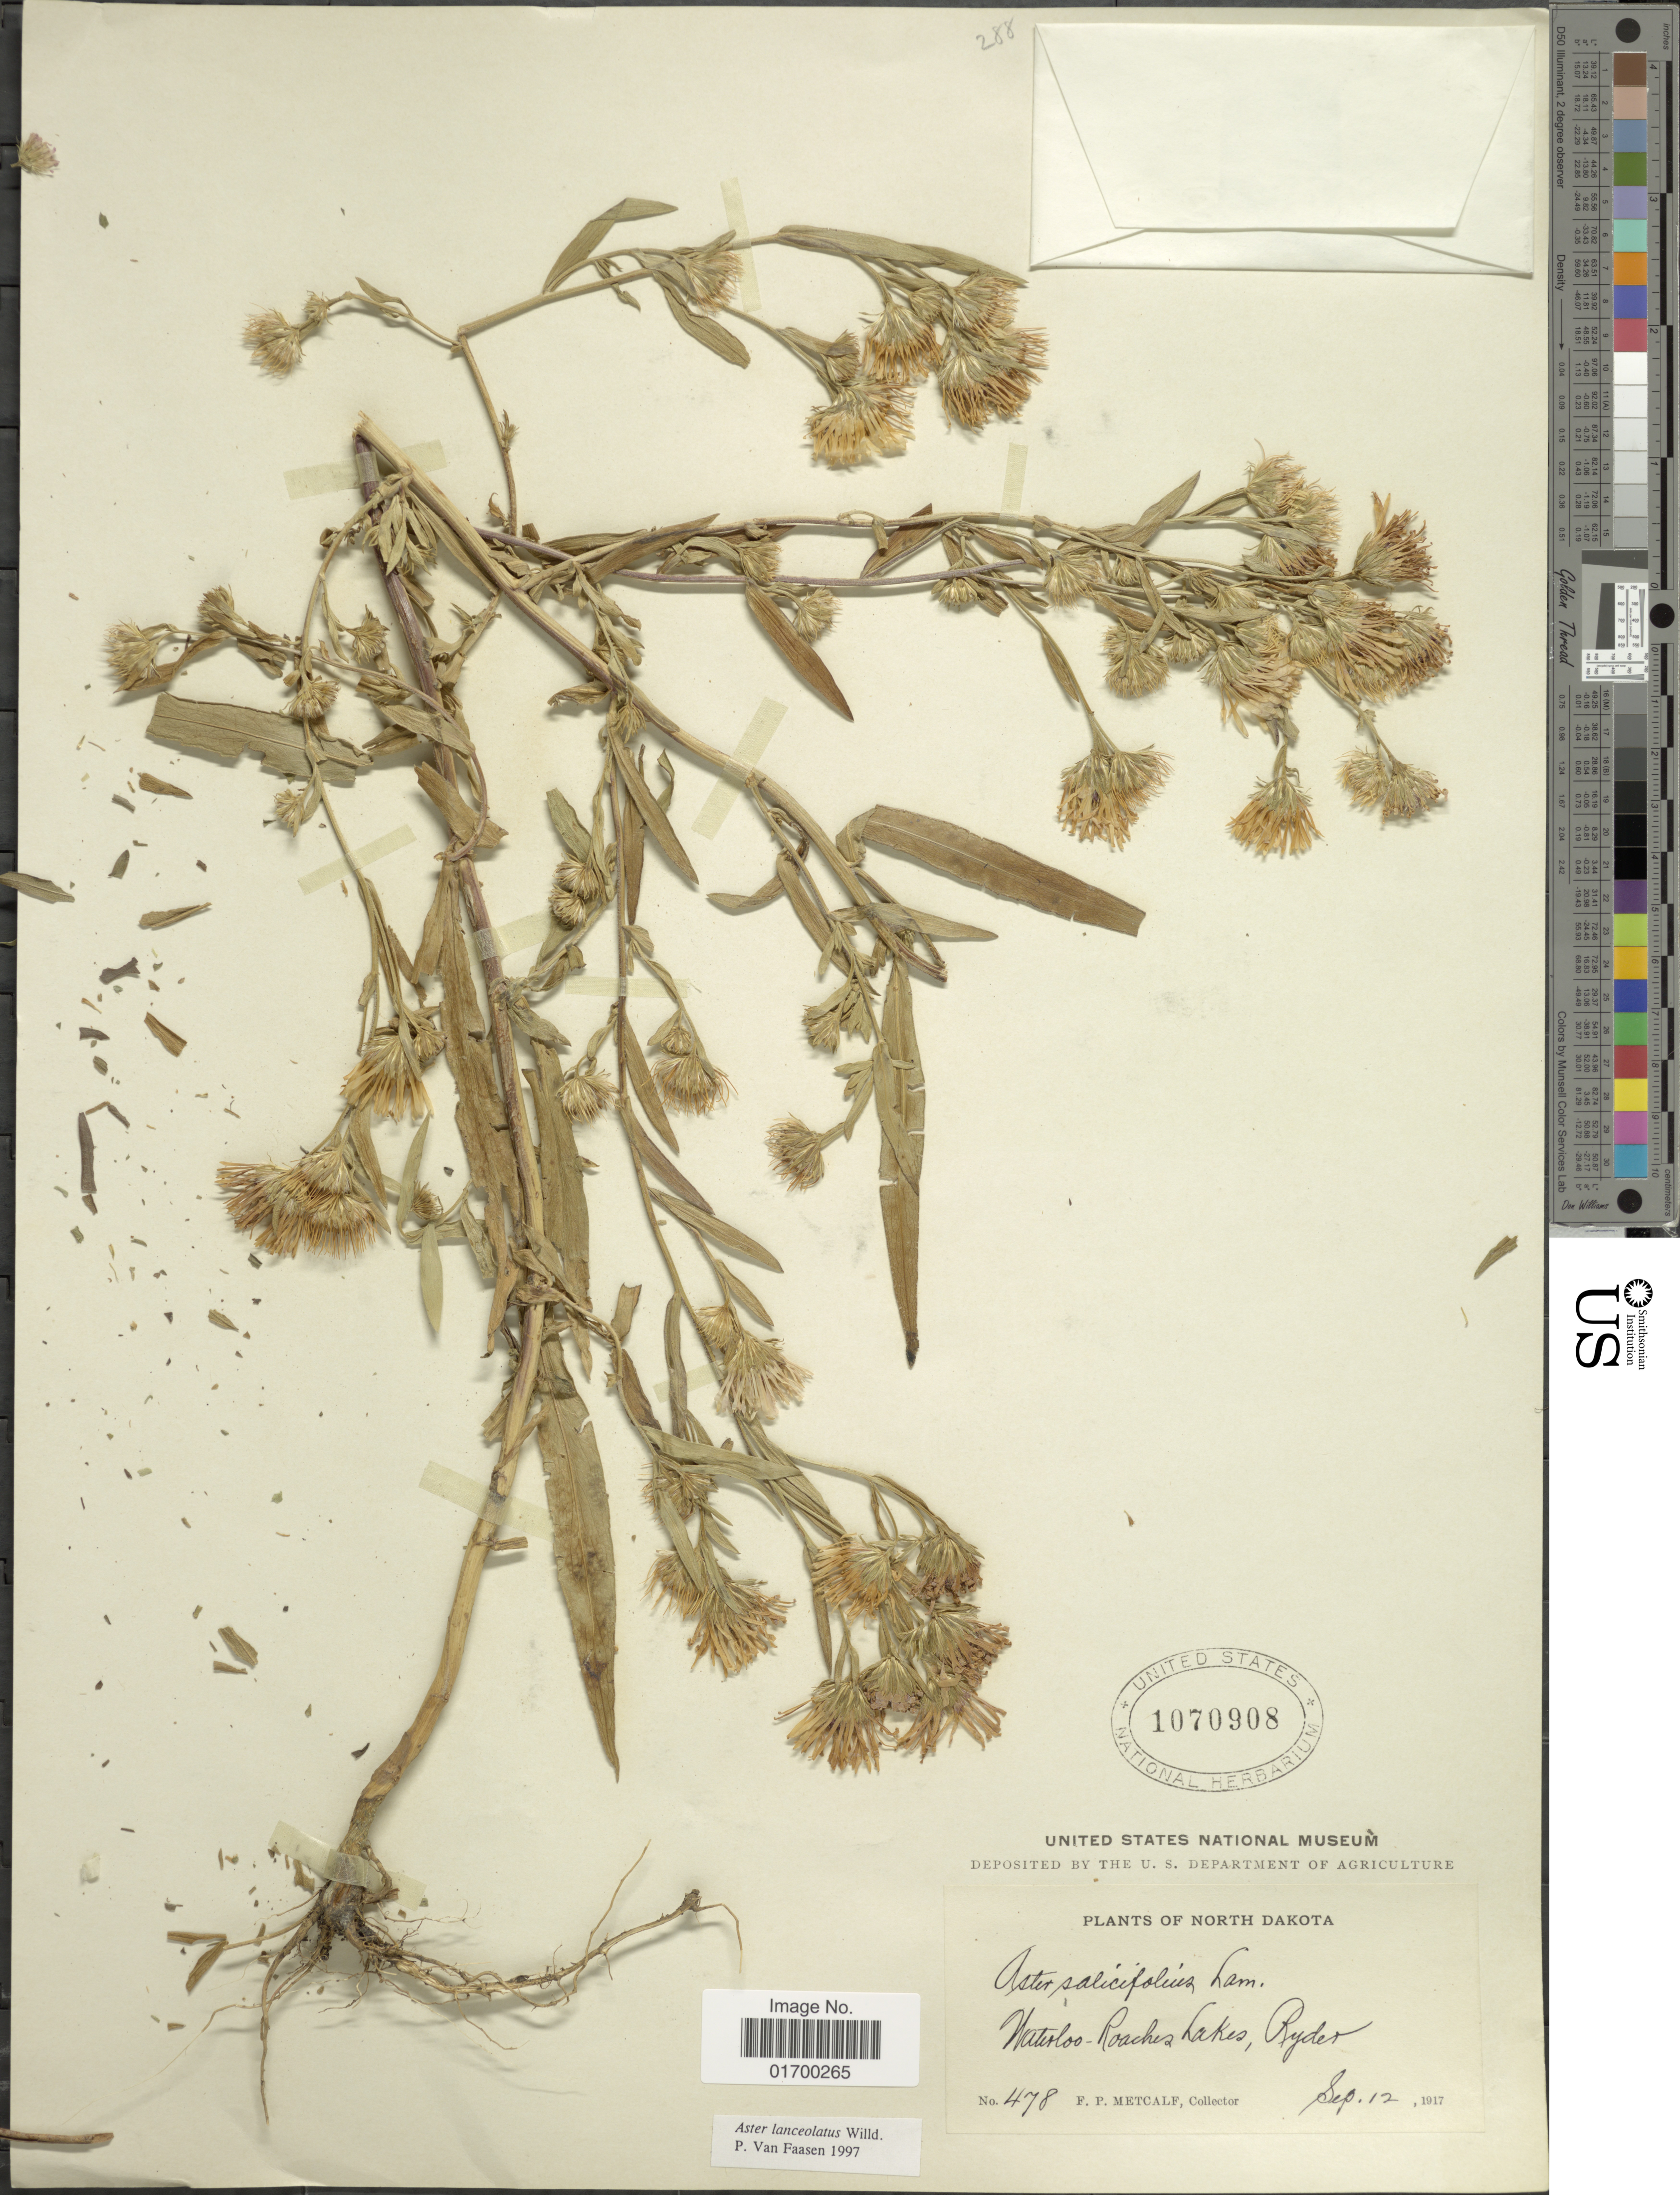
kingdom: Plantae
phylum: Tracheophyta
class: Magnoliopsida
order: Asterales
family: Asteraceae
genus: Symphyotrichum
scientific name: Symphyotrichum lanceolatum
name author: (Willd.) G.L. Nesom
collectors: F. Metcalf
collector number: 478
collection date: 1917-09-12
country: United States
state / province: North Dakota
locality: Waterloo-Roaches Lakes, Ryder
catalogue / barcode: US 1070908